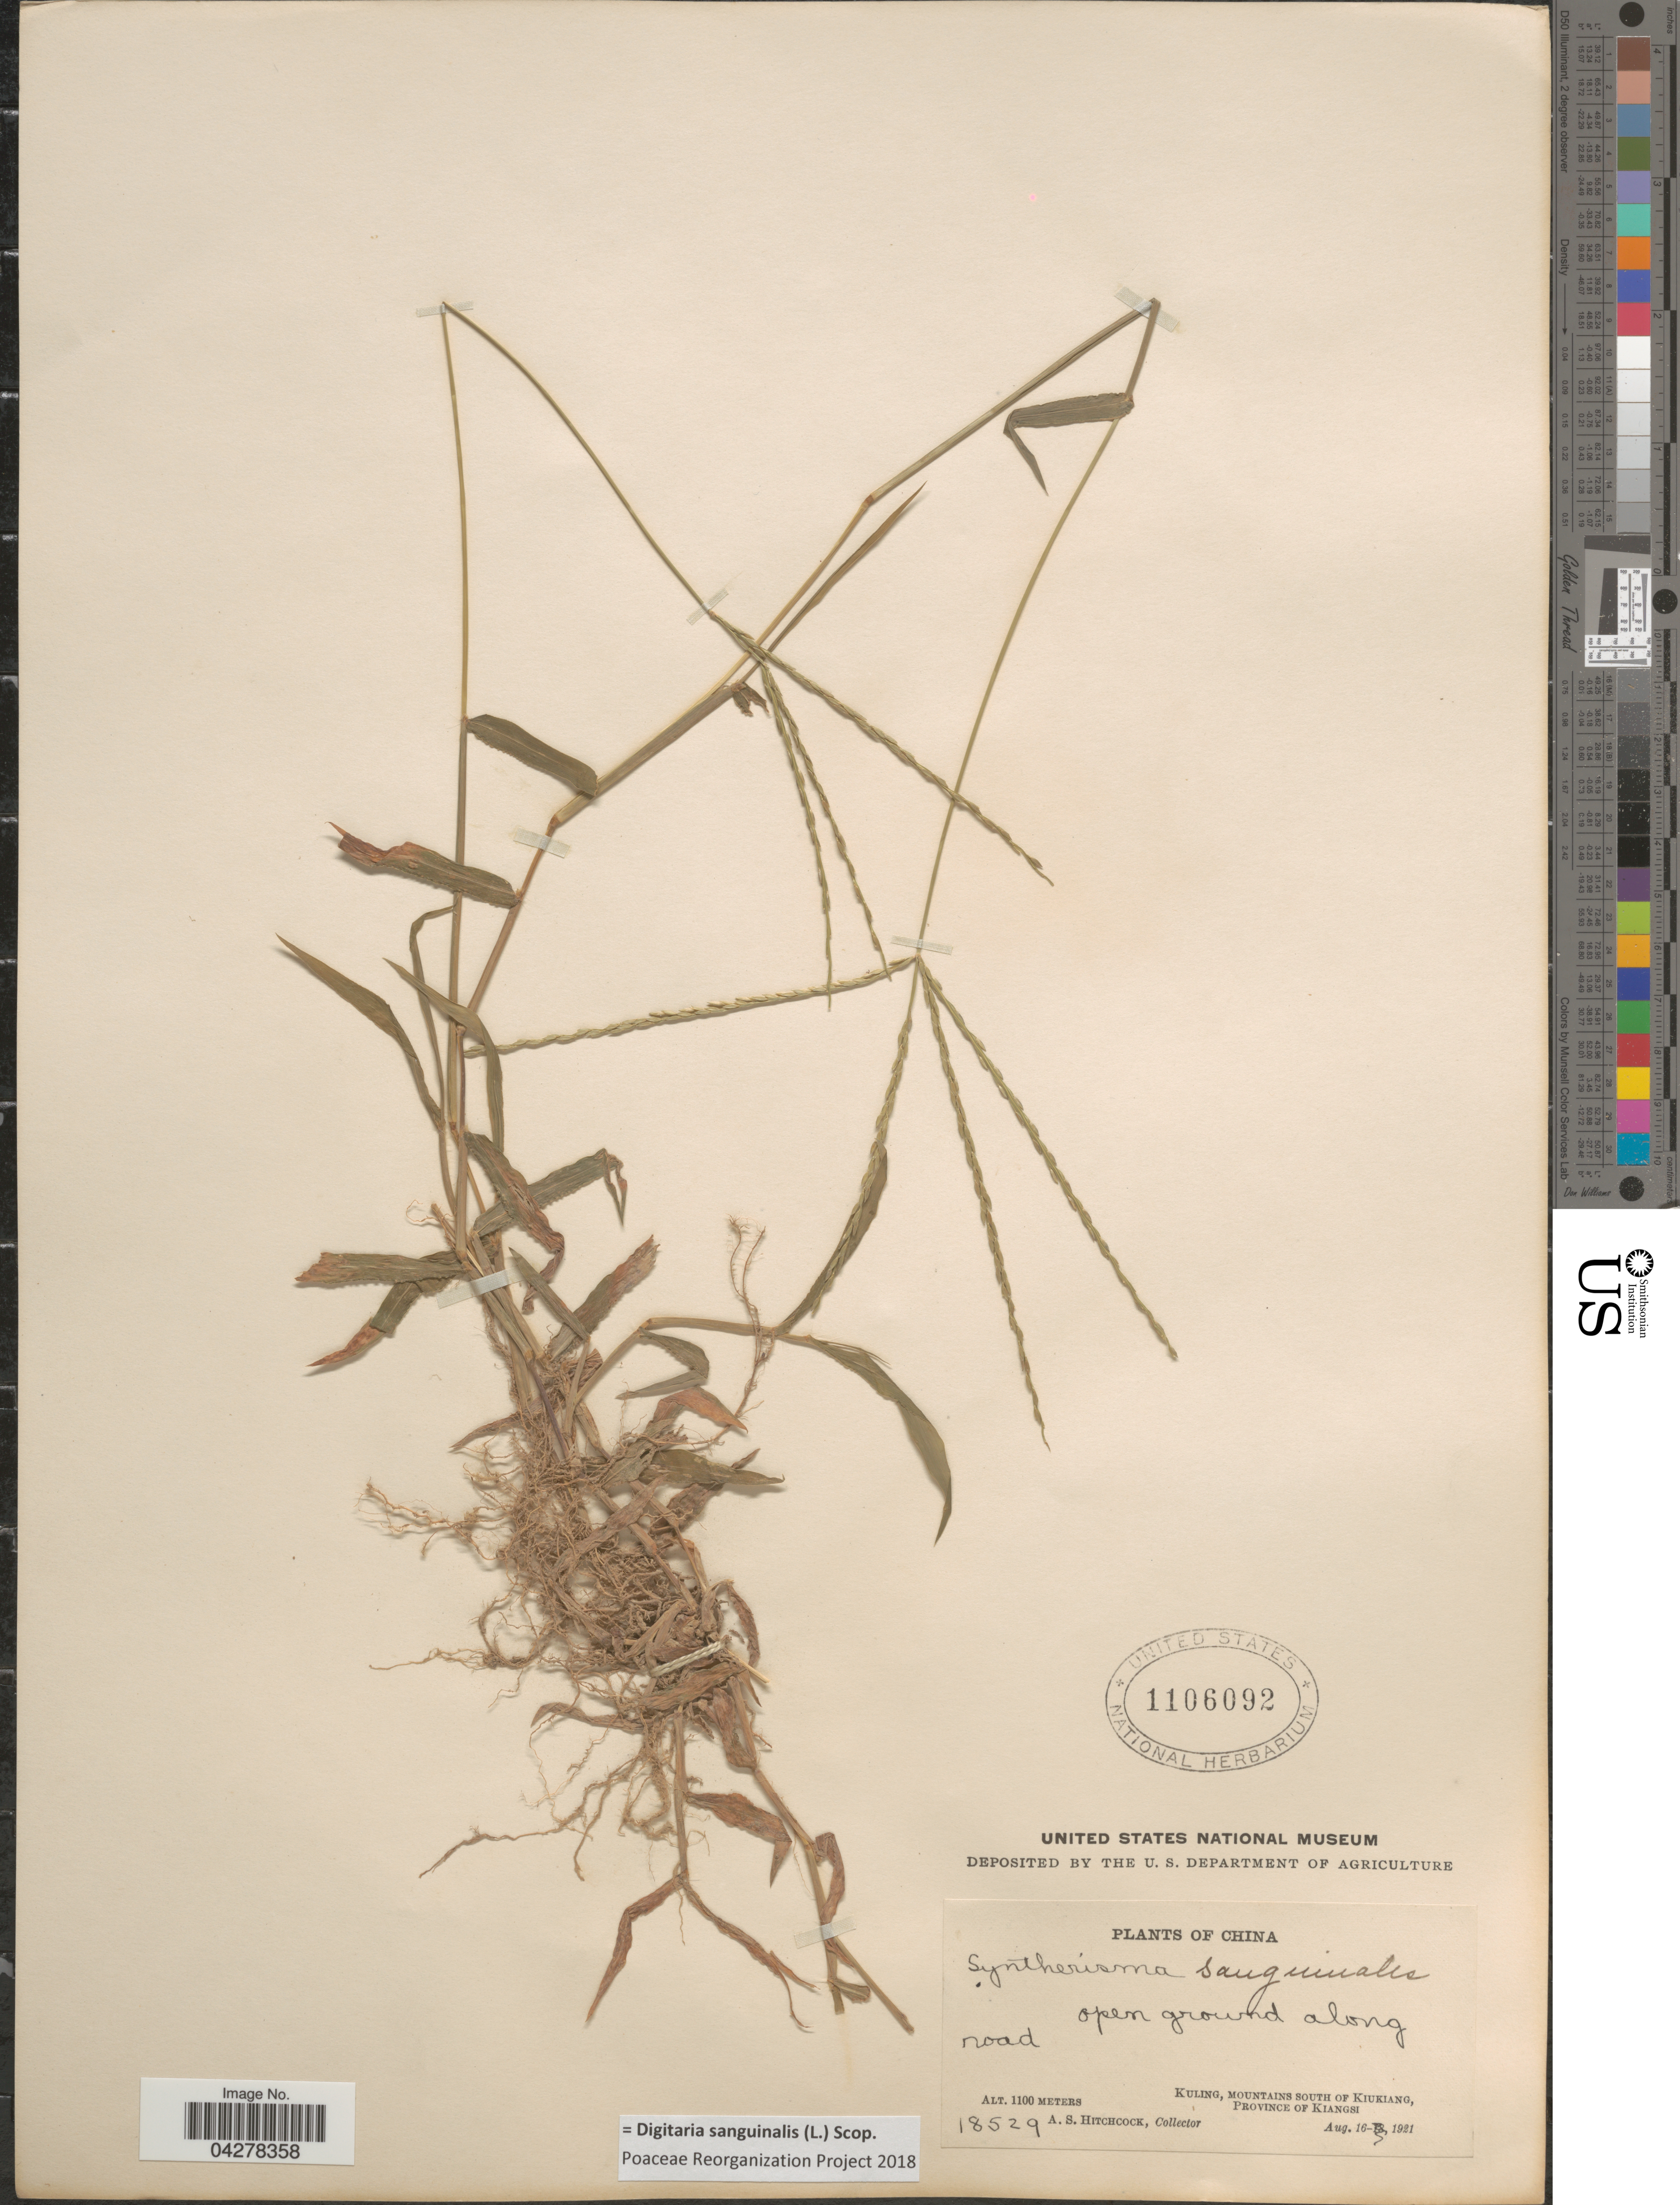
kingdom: Plantae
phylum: Tracheophyta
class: Liliopsida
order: Poales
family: Poaceae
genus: Digitaria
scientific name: Digitaria sanguinalis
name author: (L.) Scop.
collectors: A. S. Hitchcock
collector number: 18529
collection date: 1921-08-16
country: China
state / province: Jiangxi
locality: Open ground along road. Kuling, Mountains South of Kiukiang, Province of Kiangsi.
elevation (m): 1100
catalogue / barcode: US 1106092